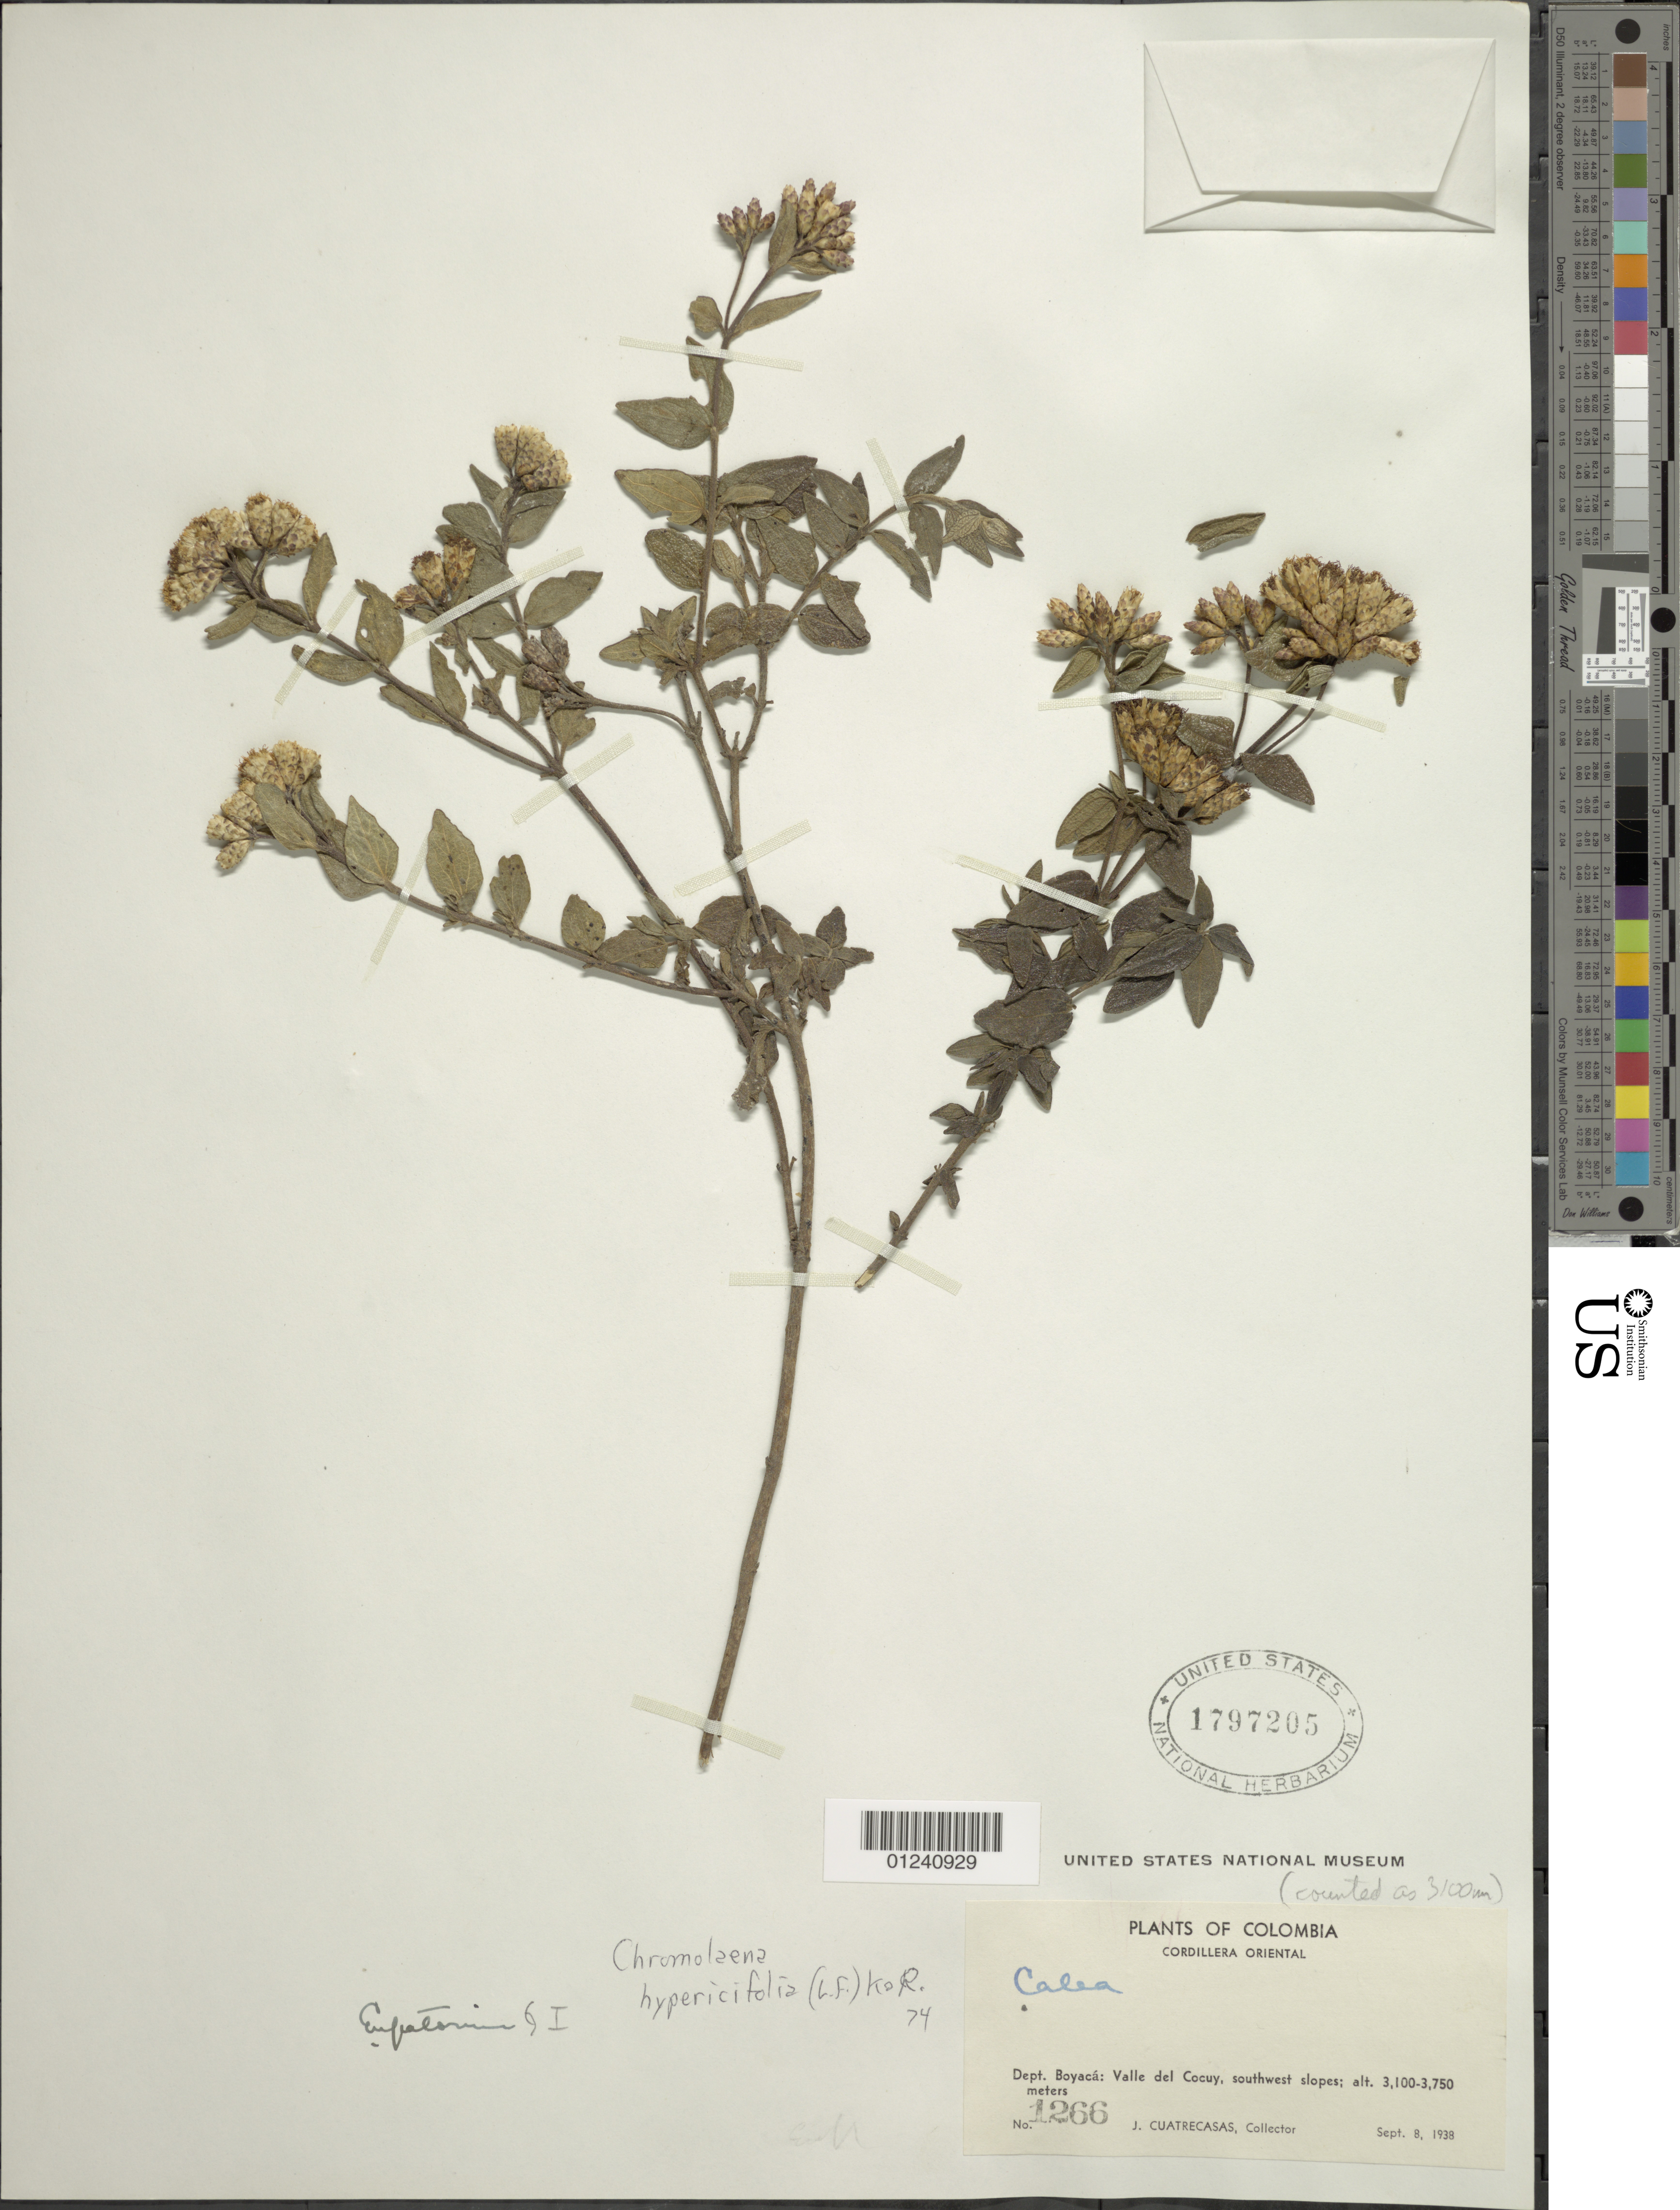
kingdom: Plantae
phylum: Tracheophyta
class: Magnoliopsida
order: Asterales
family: Asteraceae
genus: Chromolaena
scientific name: Chromolaena bullata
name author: (Klatt) R.M. King & H. Rob.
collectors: J. Cuatrecasas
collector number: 1266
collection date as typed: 8 Sep 1938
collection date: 1938-09-08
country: Colombia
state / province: Boyacá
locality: Valle del Cocuy, SW slopes.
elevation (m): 3100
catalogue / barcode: US 1797205